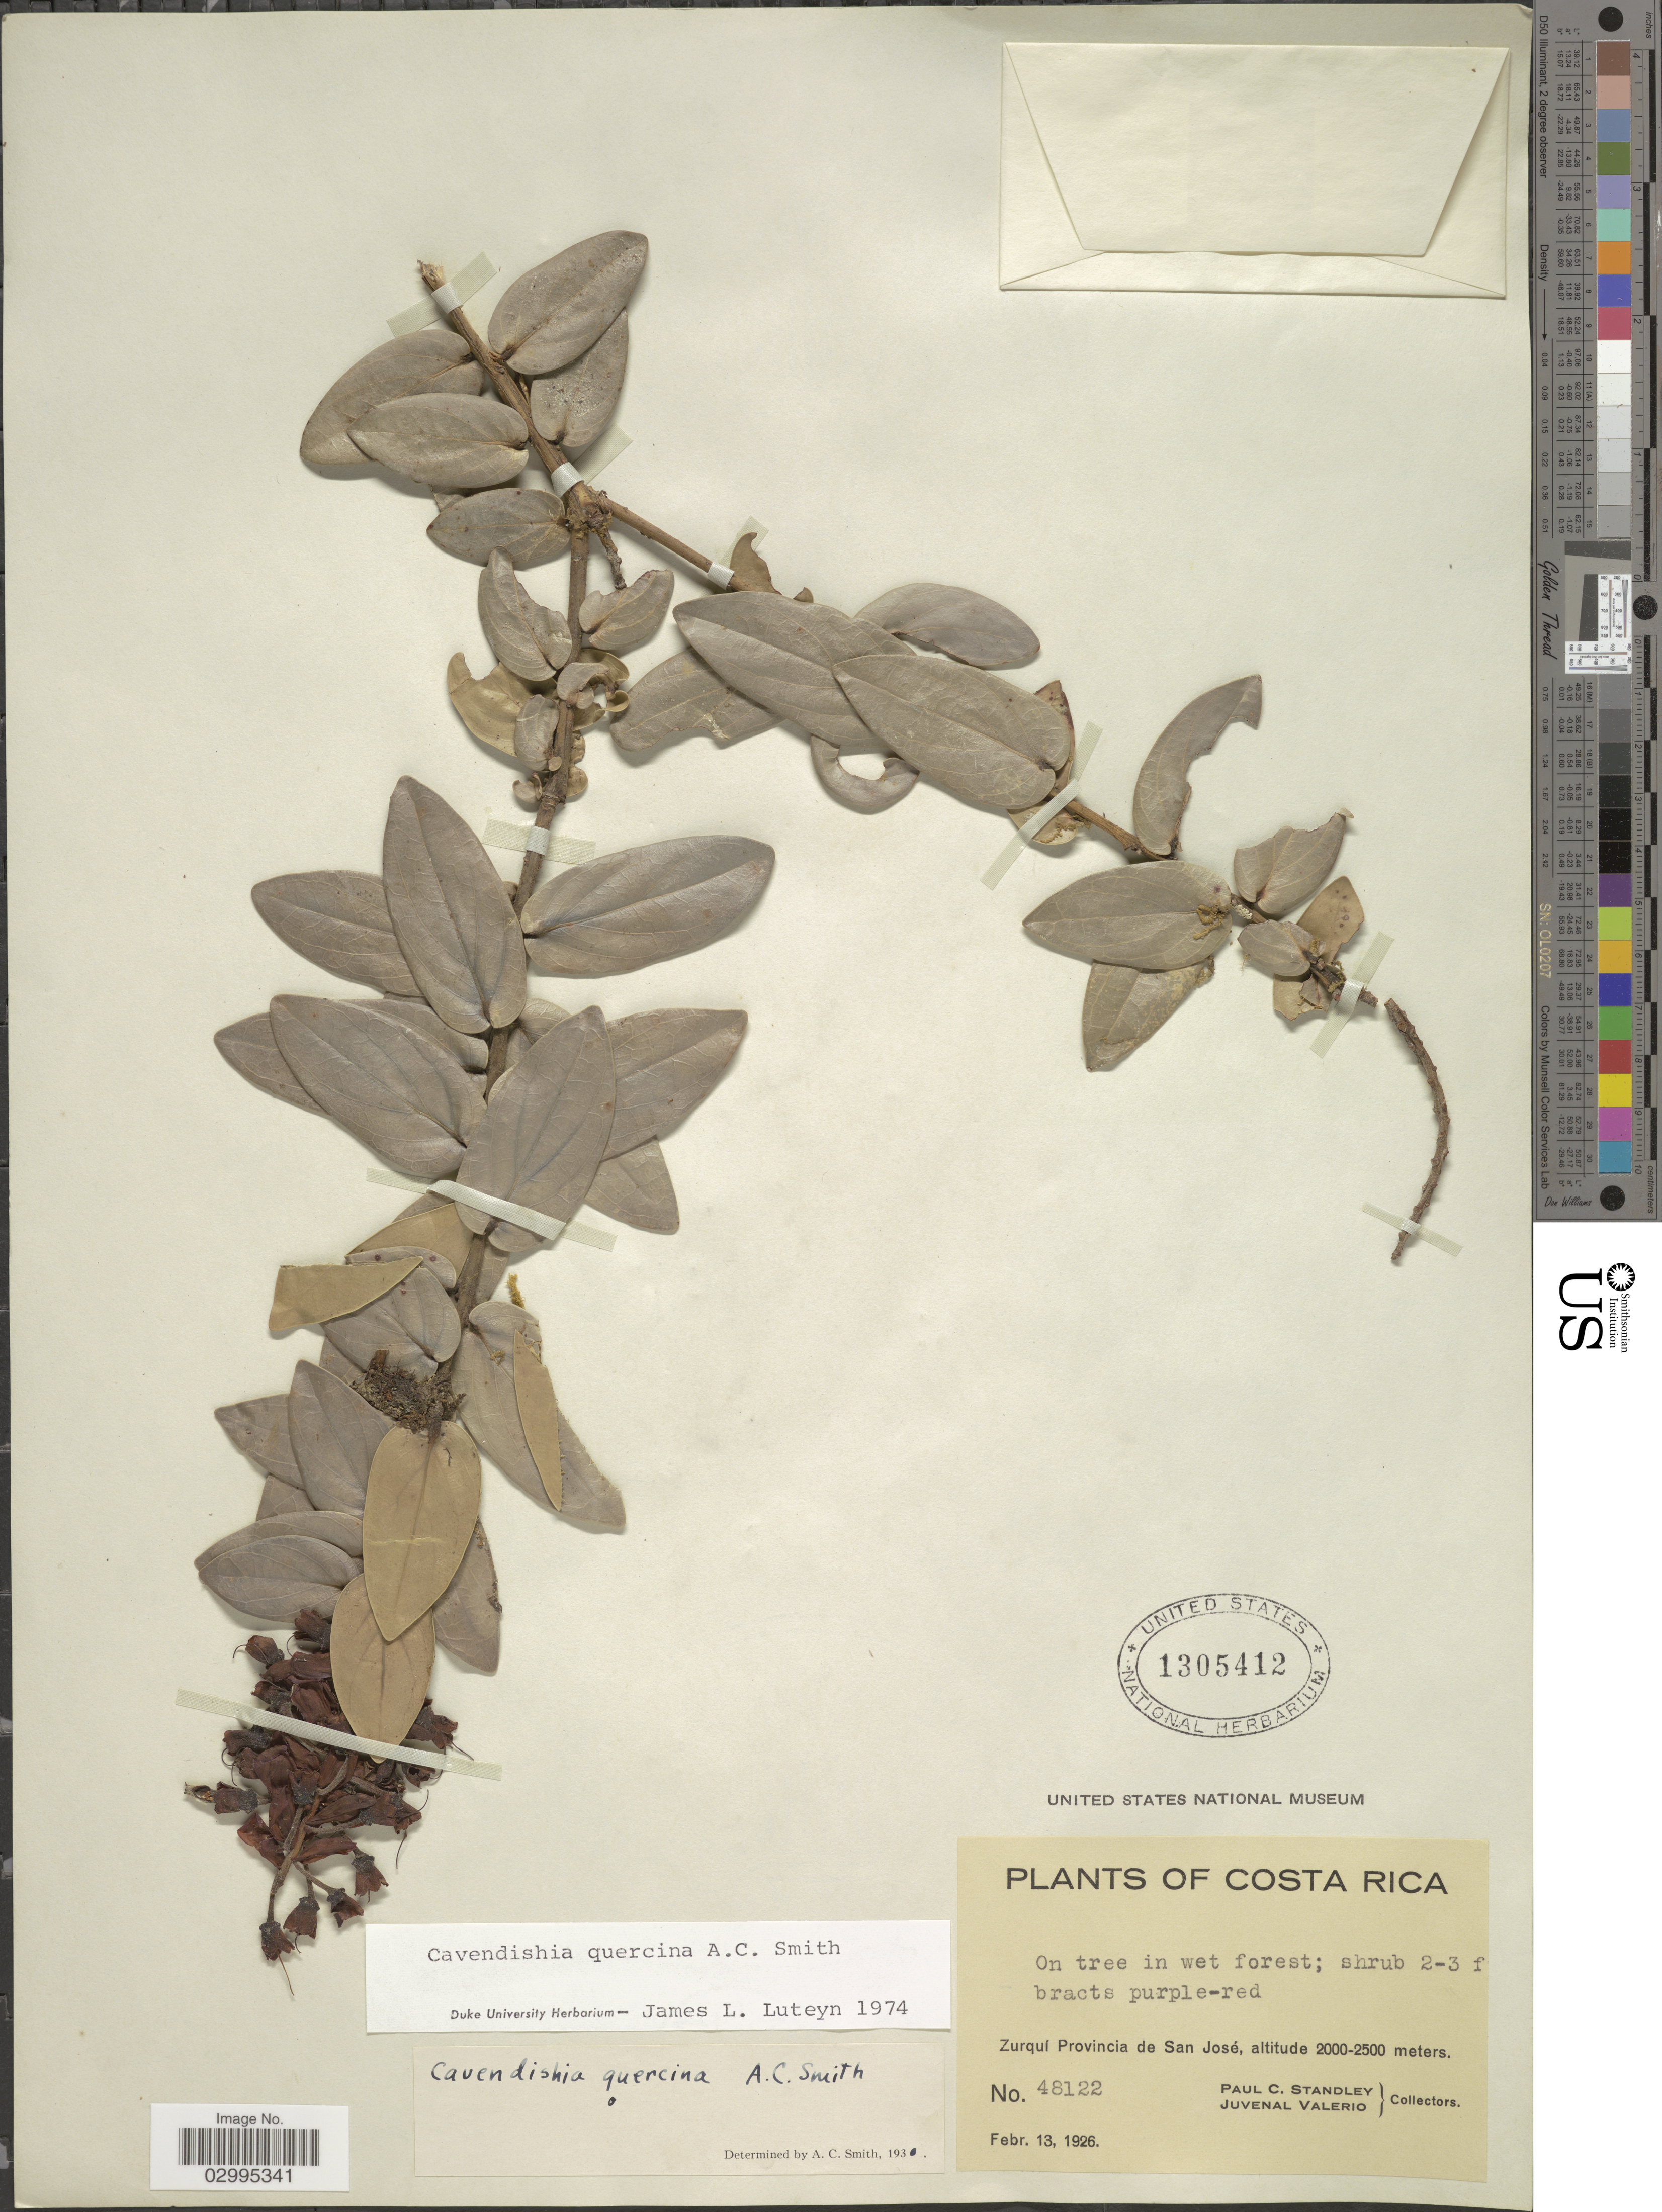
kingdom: Plantae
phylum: Tracheophyta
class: Magnoliopsida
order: Ericales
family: Ericaceae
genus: Cavendishia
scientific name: Cavendishia quercina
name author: A.C. Sm.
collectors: P. C. Standley & J. Valerio R.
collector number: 48122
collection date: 1926-02-13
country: Costa Rica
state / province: San José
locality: Zurquí.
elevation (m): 2000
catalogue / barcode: US 1305412